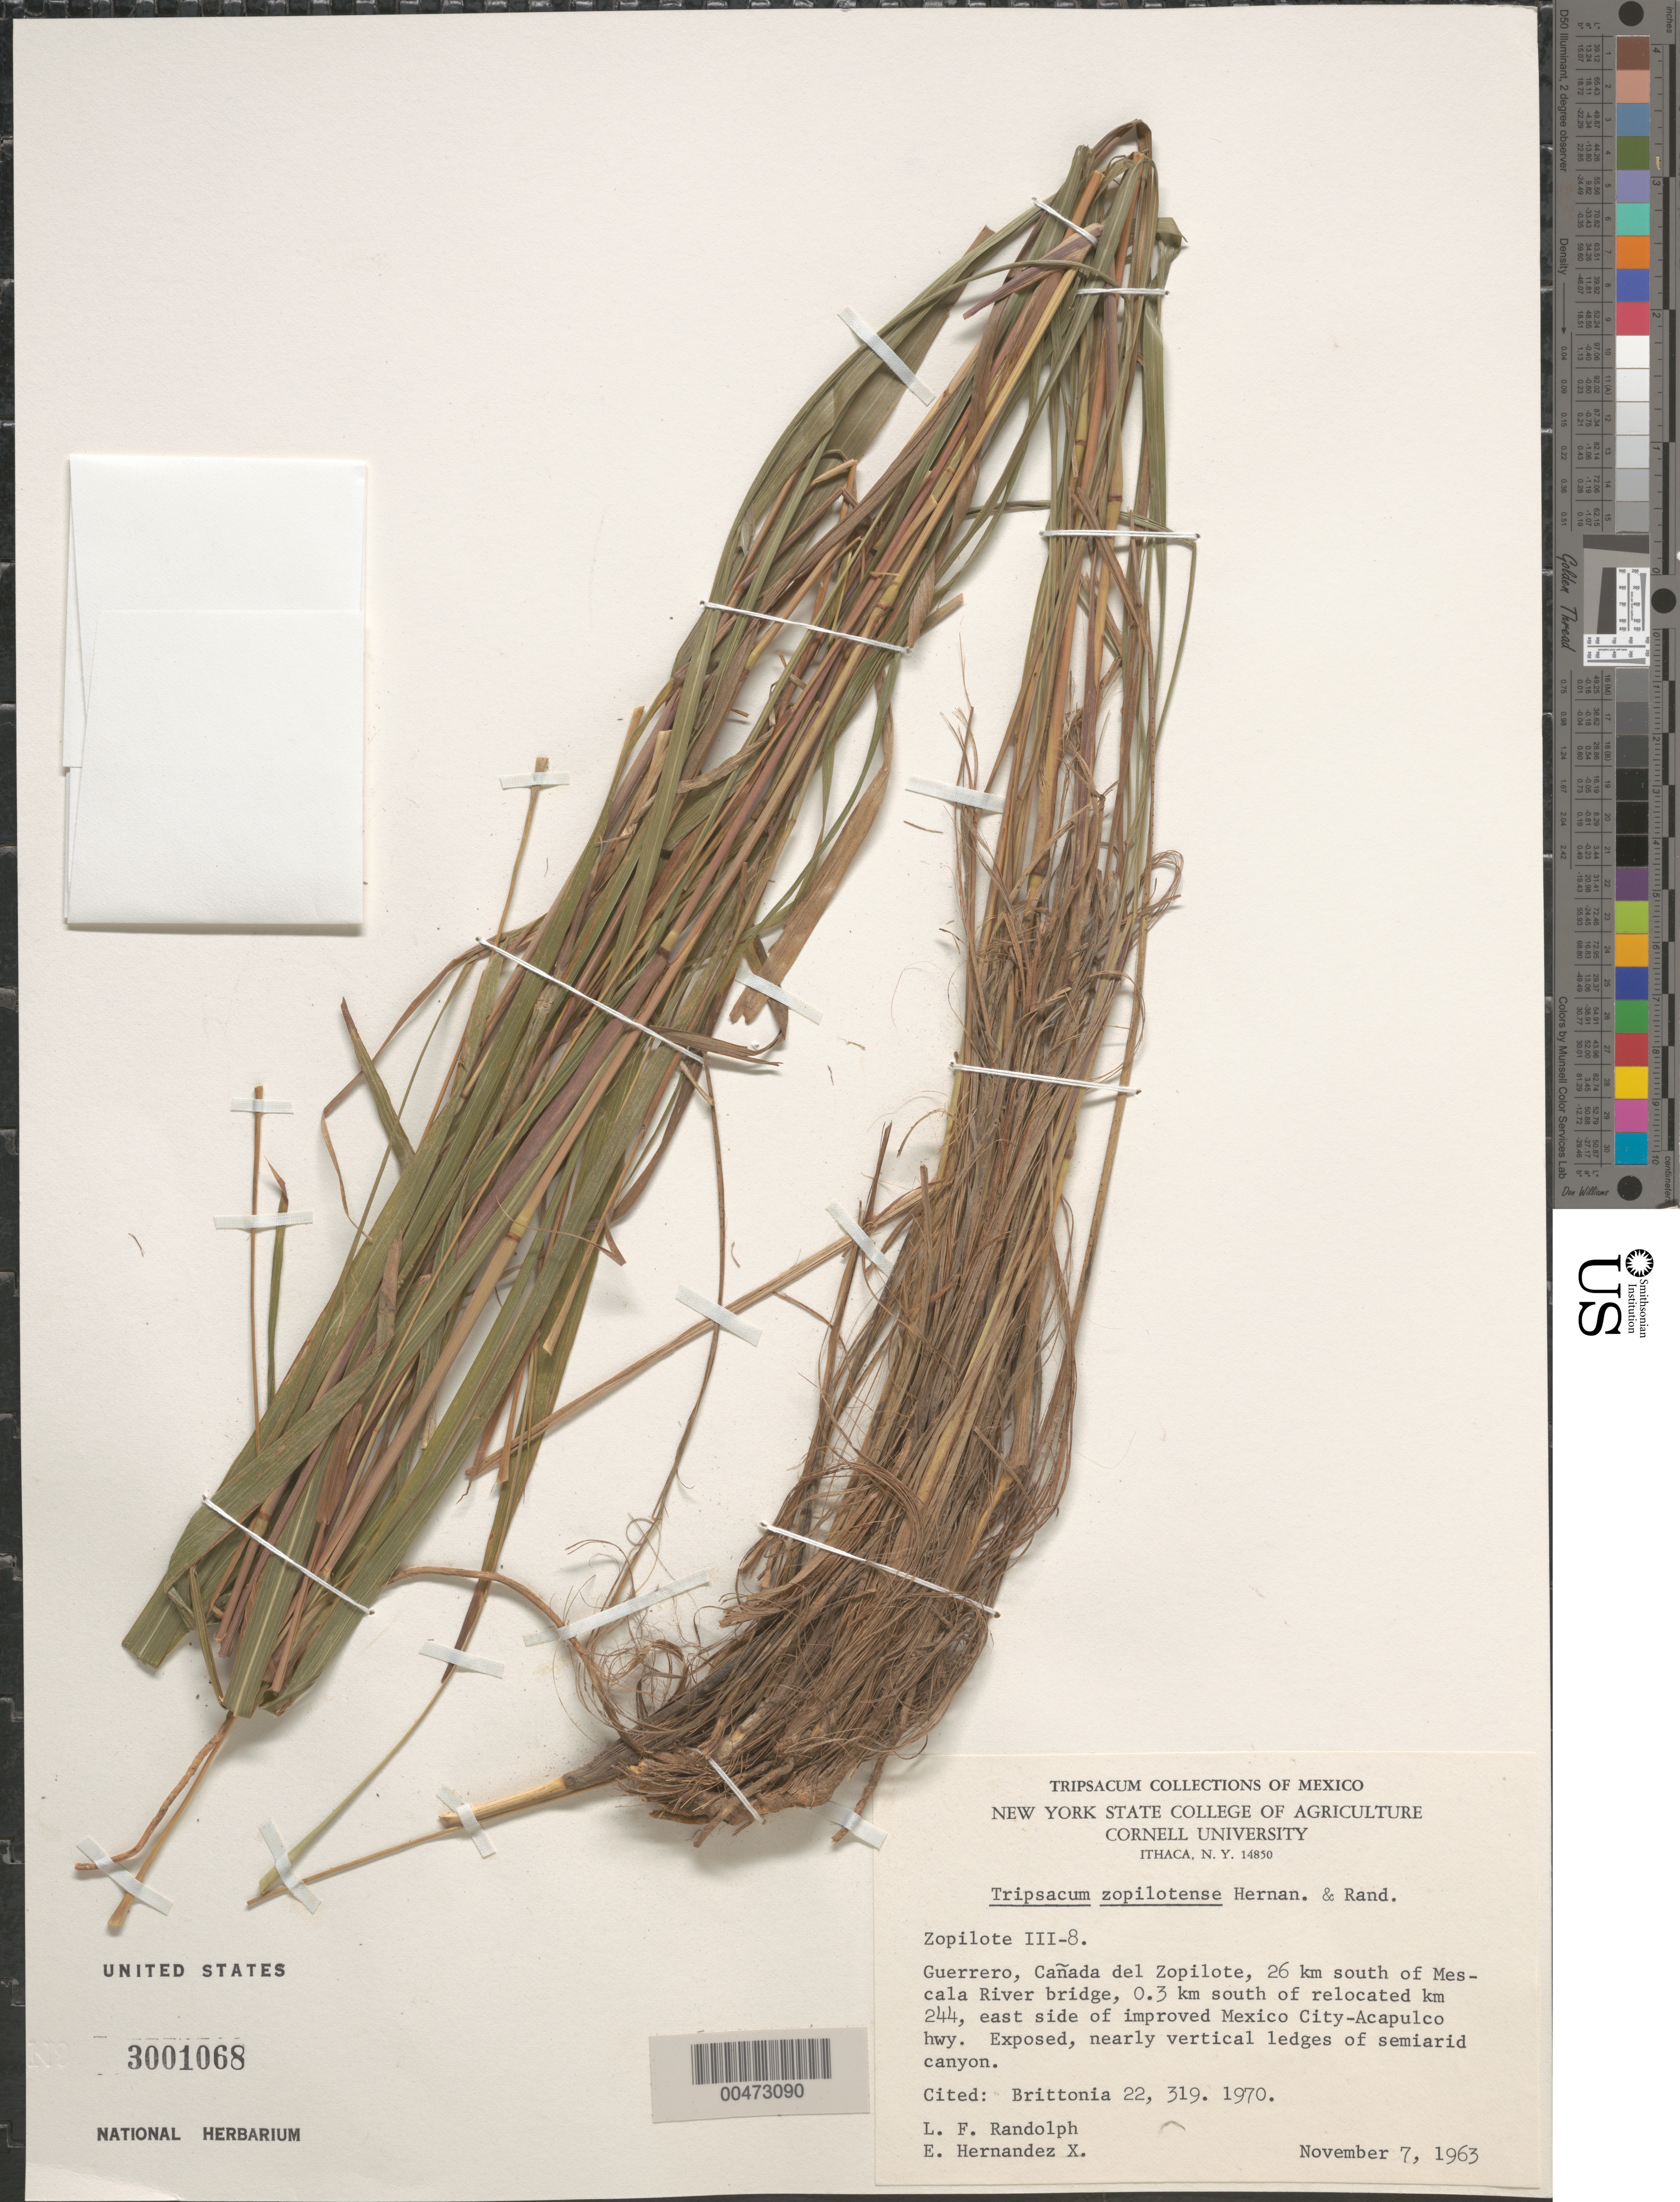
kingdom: Plantae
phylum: Tracheophyta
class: Liliopsida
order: Poales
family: Poaceae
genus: Tripsacum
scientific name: Tripsacum zapolitense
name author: Hern.-Xol. & Randolph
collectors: L. F. Randolph & E. I. Hernández-X.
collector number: Zopil. III-8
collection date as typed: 7 Nov 1963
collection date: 1963-11-07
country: Mexico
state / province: Guerrero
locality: Cañada del Zopilote, 26 km S of Mescala River bridge, 0.3 km S of relocated km 244, E side of improved Mexico City - Acapulco Hwy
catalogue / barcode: US 3001068